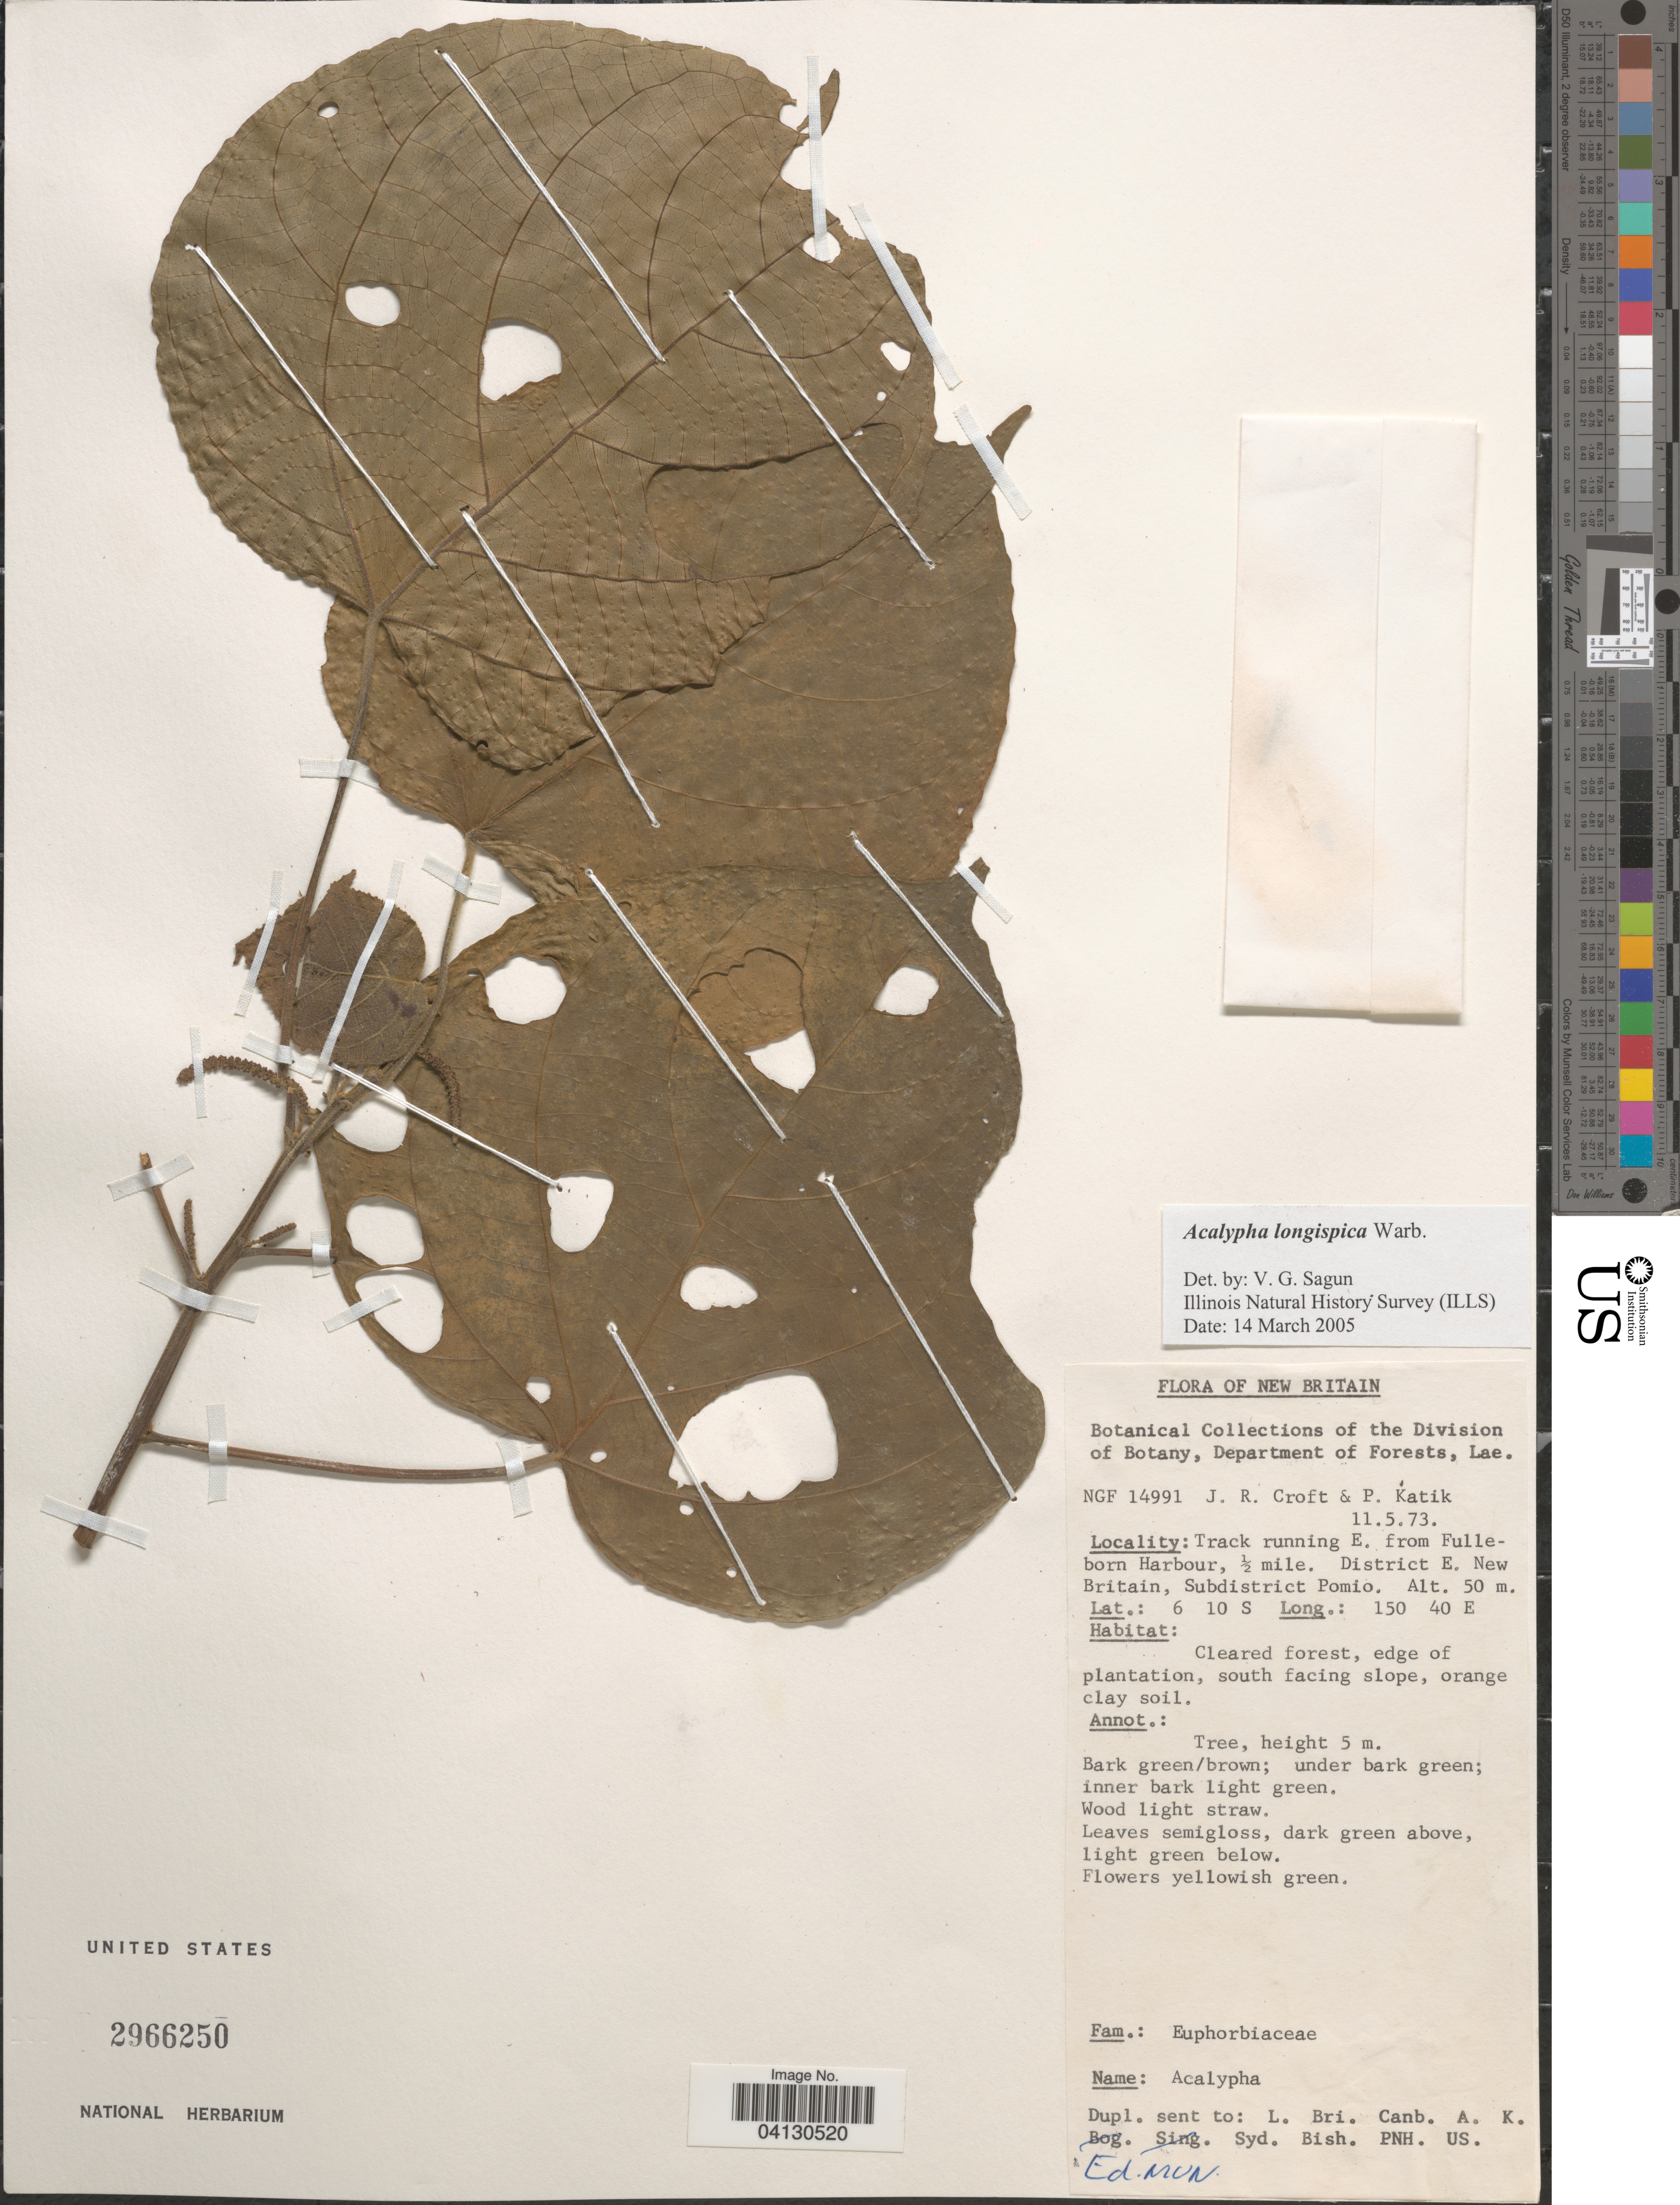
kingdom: Plantae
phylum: Tracheophyta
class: Magnoliopsida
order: Malpighiales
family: Euphorbiaceae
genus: Acalypha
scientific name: Acalypha longispica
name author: Warb.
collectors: J. R. Croft & P. Katik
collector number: NGF14991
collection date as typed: Transcribed d/m/y: 11/5/73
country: Papua New Guinea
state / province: East New Britain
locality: New Britain. Track running E. from Fulleborn Harbour, ½ mile. District E. New Britain, Subdistrict Pomio.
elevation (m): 50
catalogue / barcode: US 2966250